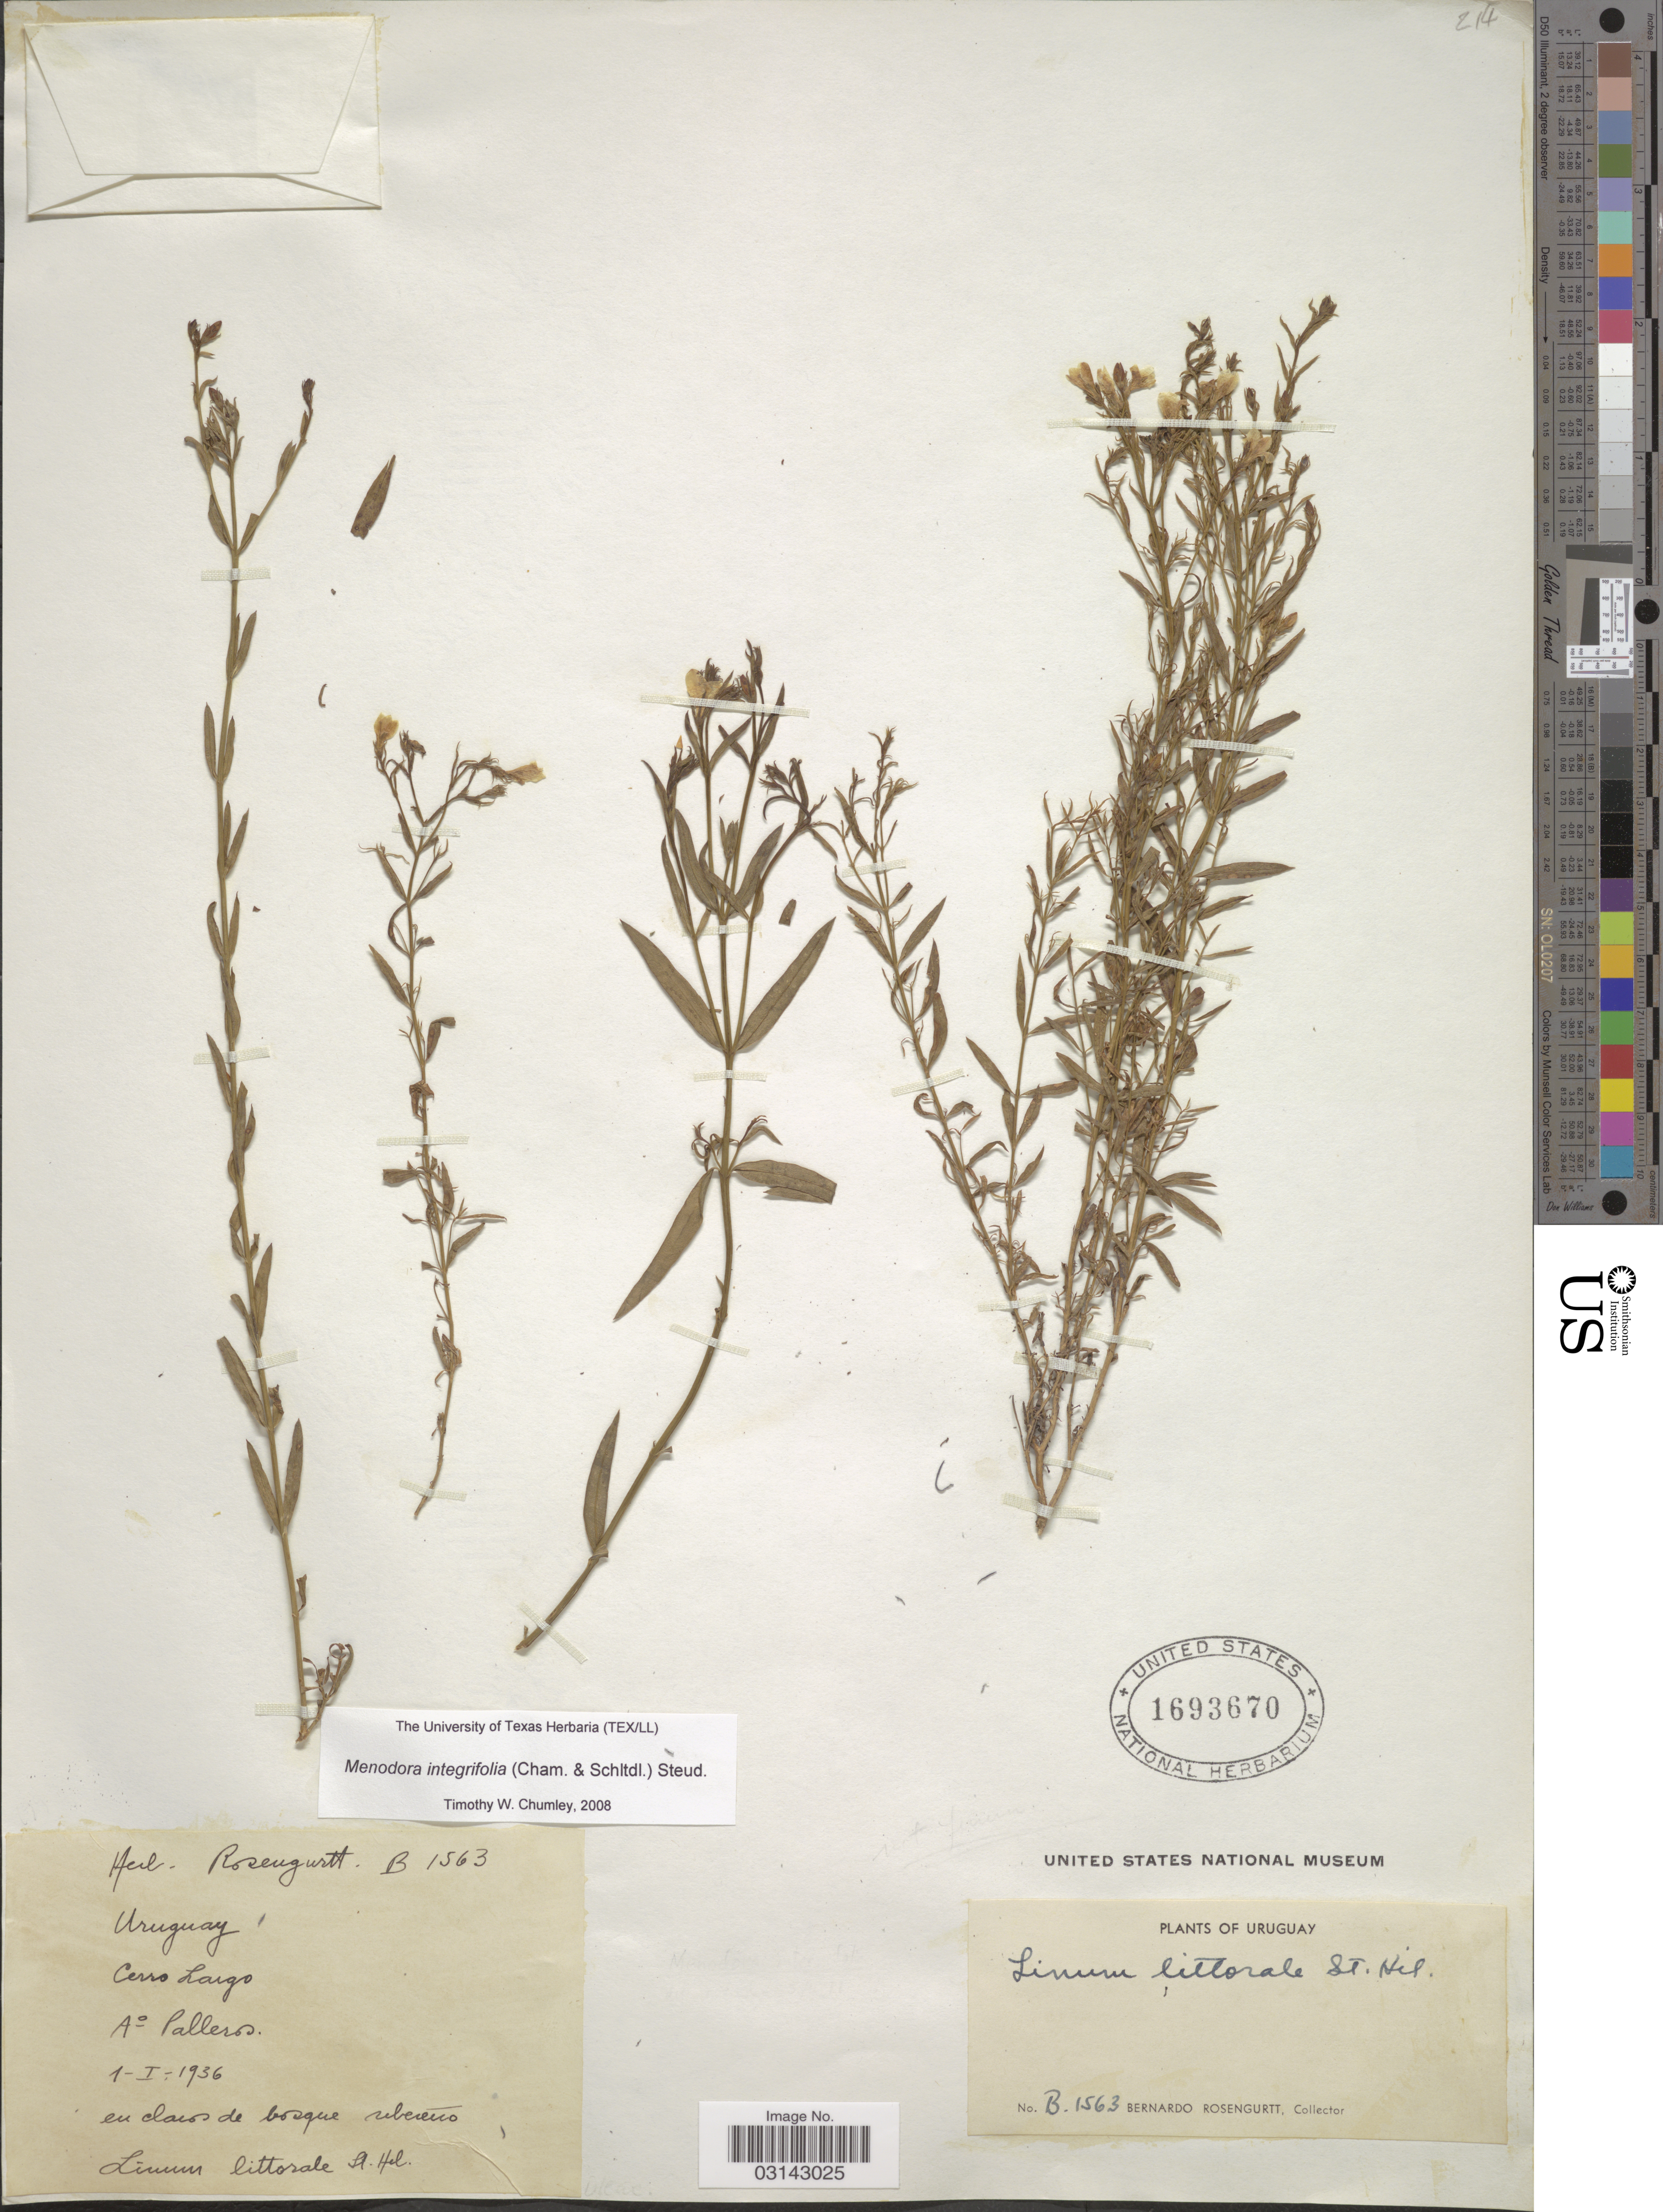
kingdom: Plantae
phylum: Tracheophyta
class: Magnoliopsida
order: Lamiales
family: Oleaceae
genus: Menodora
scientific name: Menodora integrifolia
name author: (Cham. & Schltdl.) Steud.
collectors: B. Rosengurtt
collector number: B1563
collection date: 1936-01-01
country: Uruguay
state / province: Cerro Largo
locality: Cerro Largo. Aº Palleros.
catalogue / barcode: US 1693670